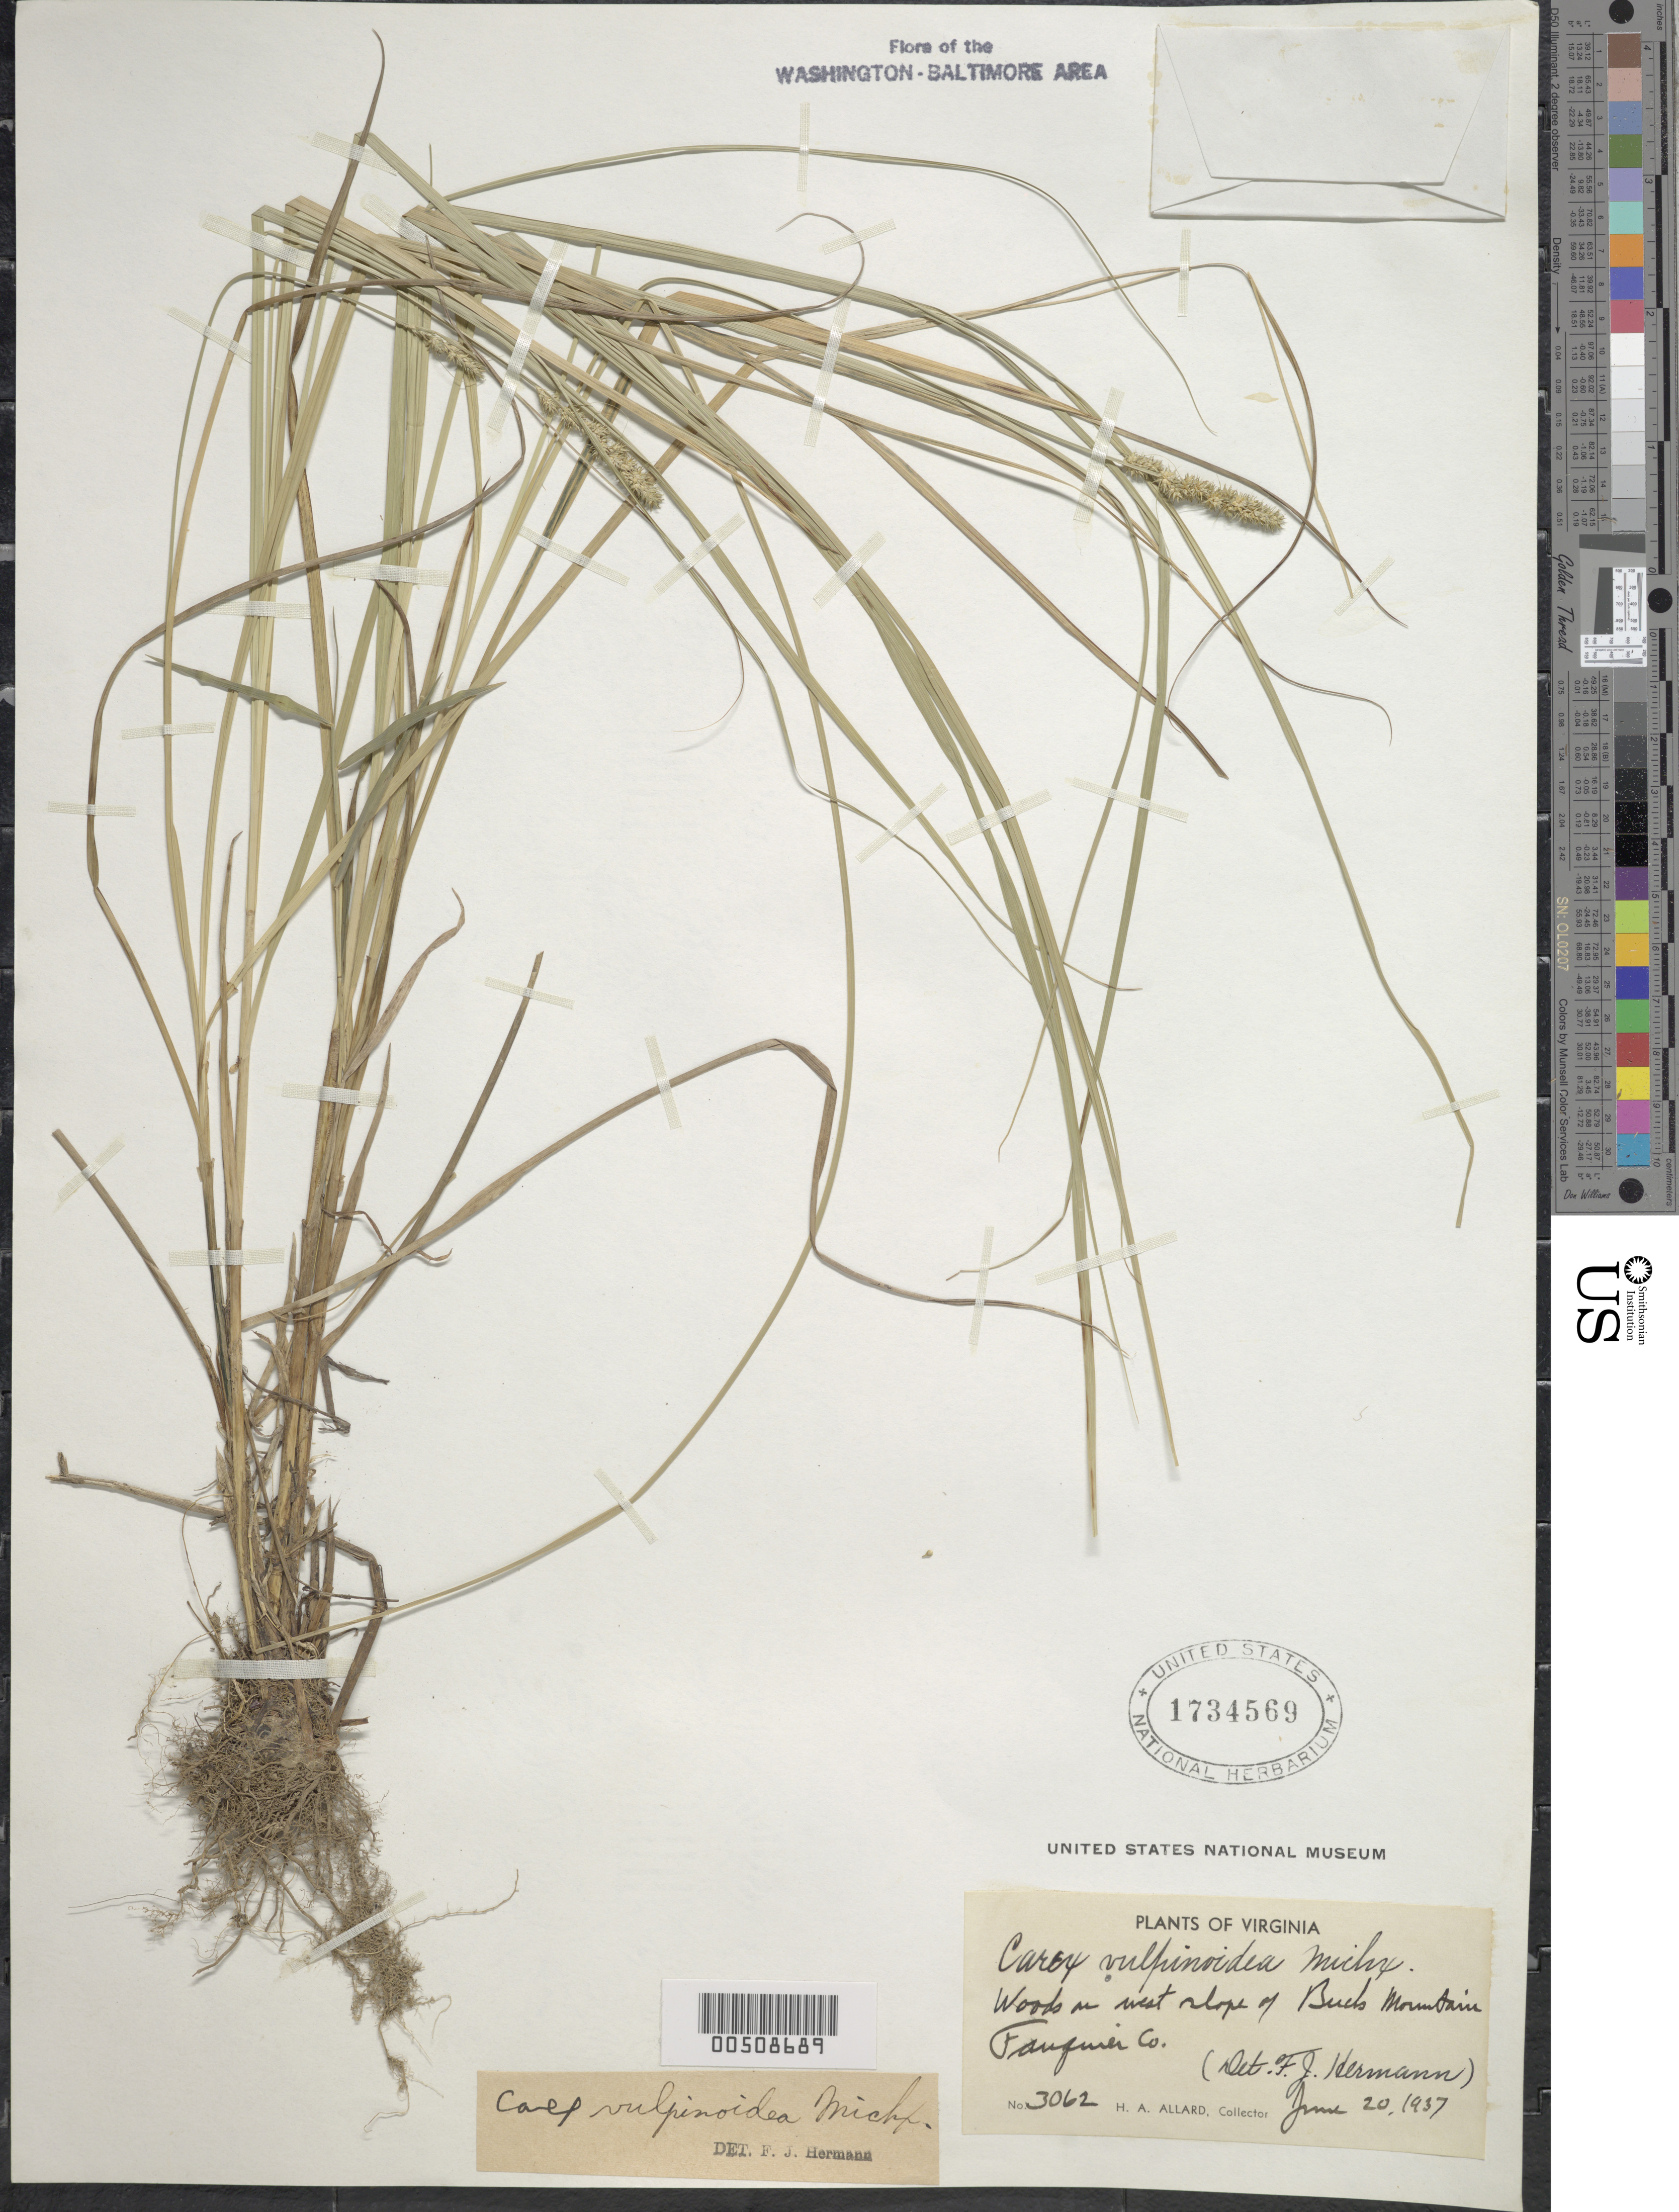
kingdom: Plantae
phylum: Tracheophyta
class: Liliopsida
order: Poales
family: Cyperaceae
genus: Carex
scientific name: Carex vulpinoidea Michx.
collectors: H. A. Allard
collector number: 3062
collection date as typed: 20 Jun 1937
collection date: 1937-06-20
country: United States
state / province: Virginia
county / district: Fauquier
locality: W slope of Buck Mountain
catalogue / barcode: US 1734569